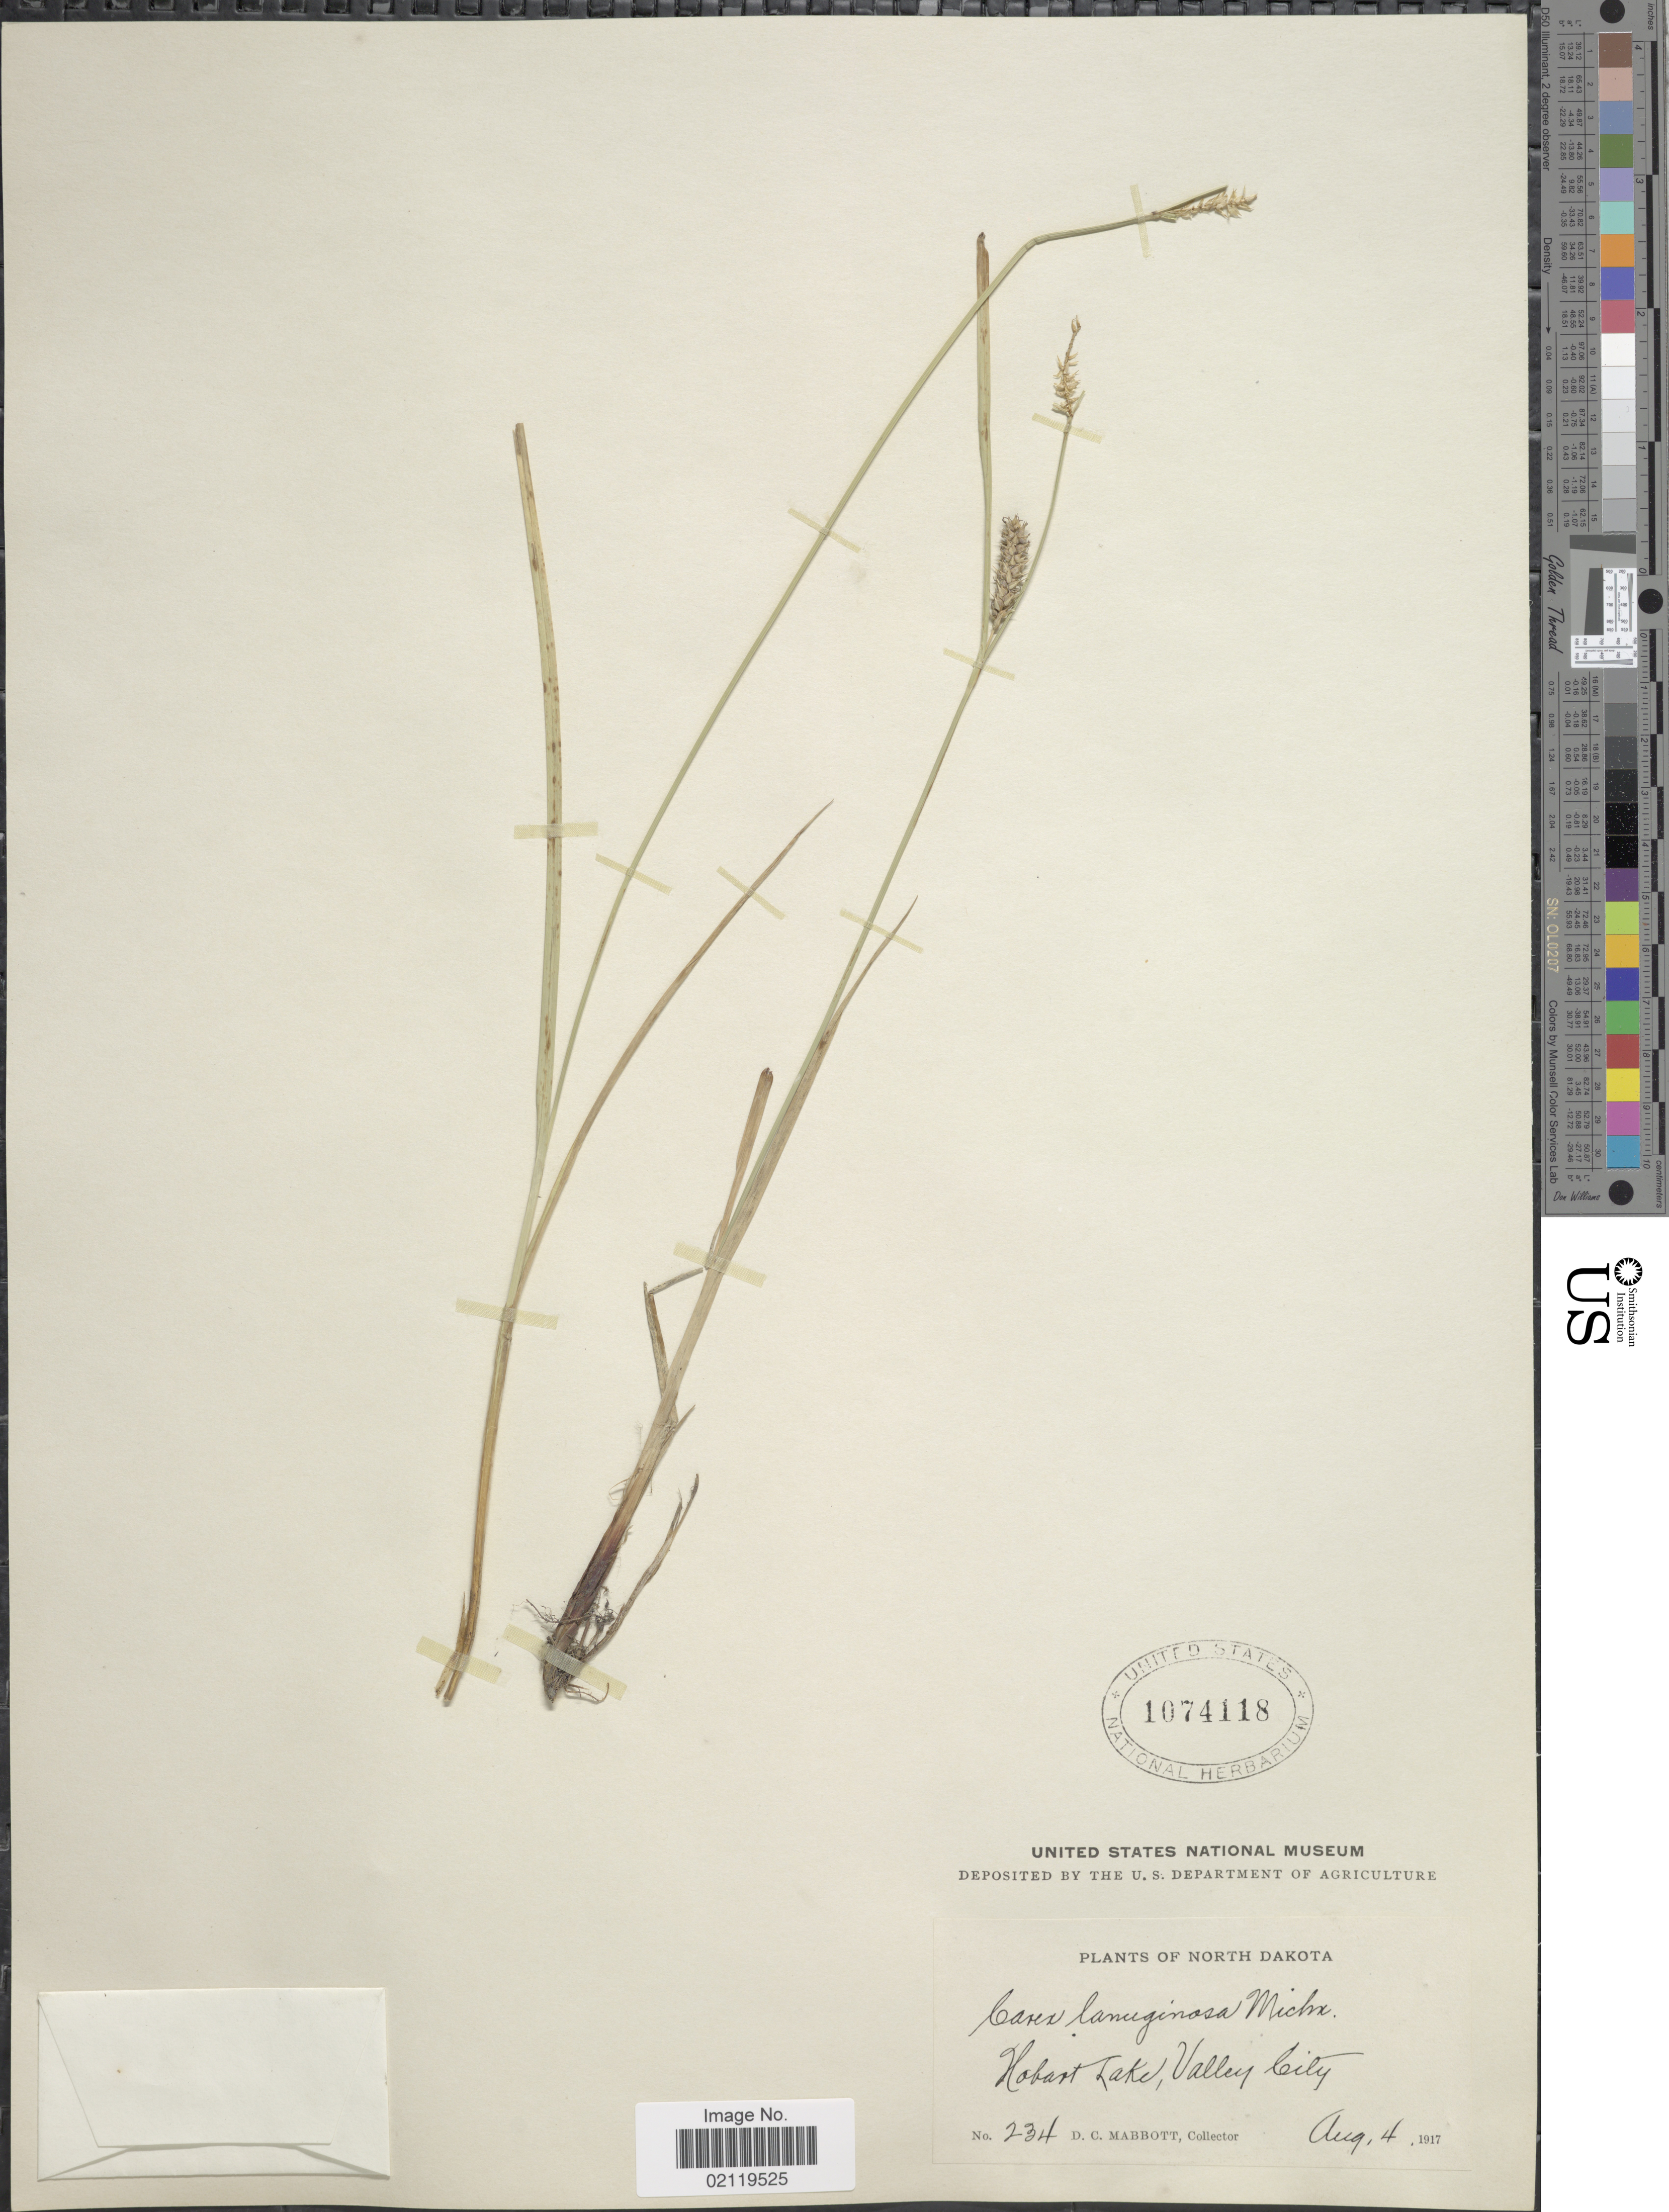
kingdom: Plantae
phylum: Tracheophyta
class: Liliopsida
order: Poales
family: Cyperaceae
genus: Carex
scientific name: Carex pellita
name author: Muhl. ex Willd.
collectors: D. Mabbott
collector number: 234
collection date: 1917-08-04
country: United States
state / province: North Dakota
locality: Hobart Lake, Valley City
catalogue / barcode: US 1074118